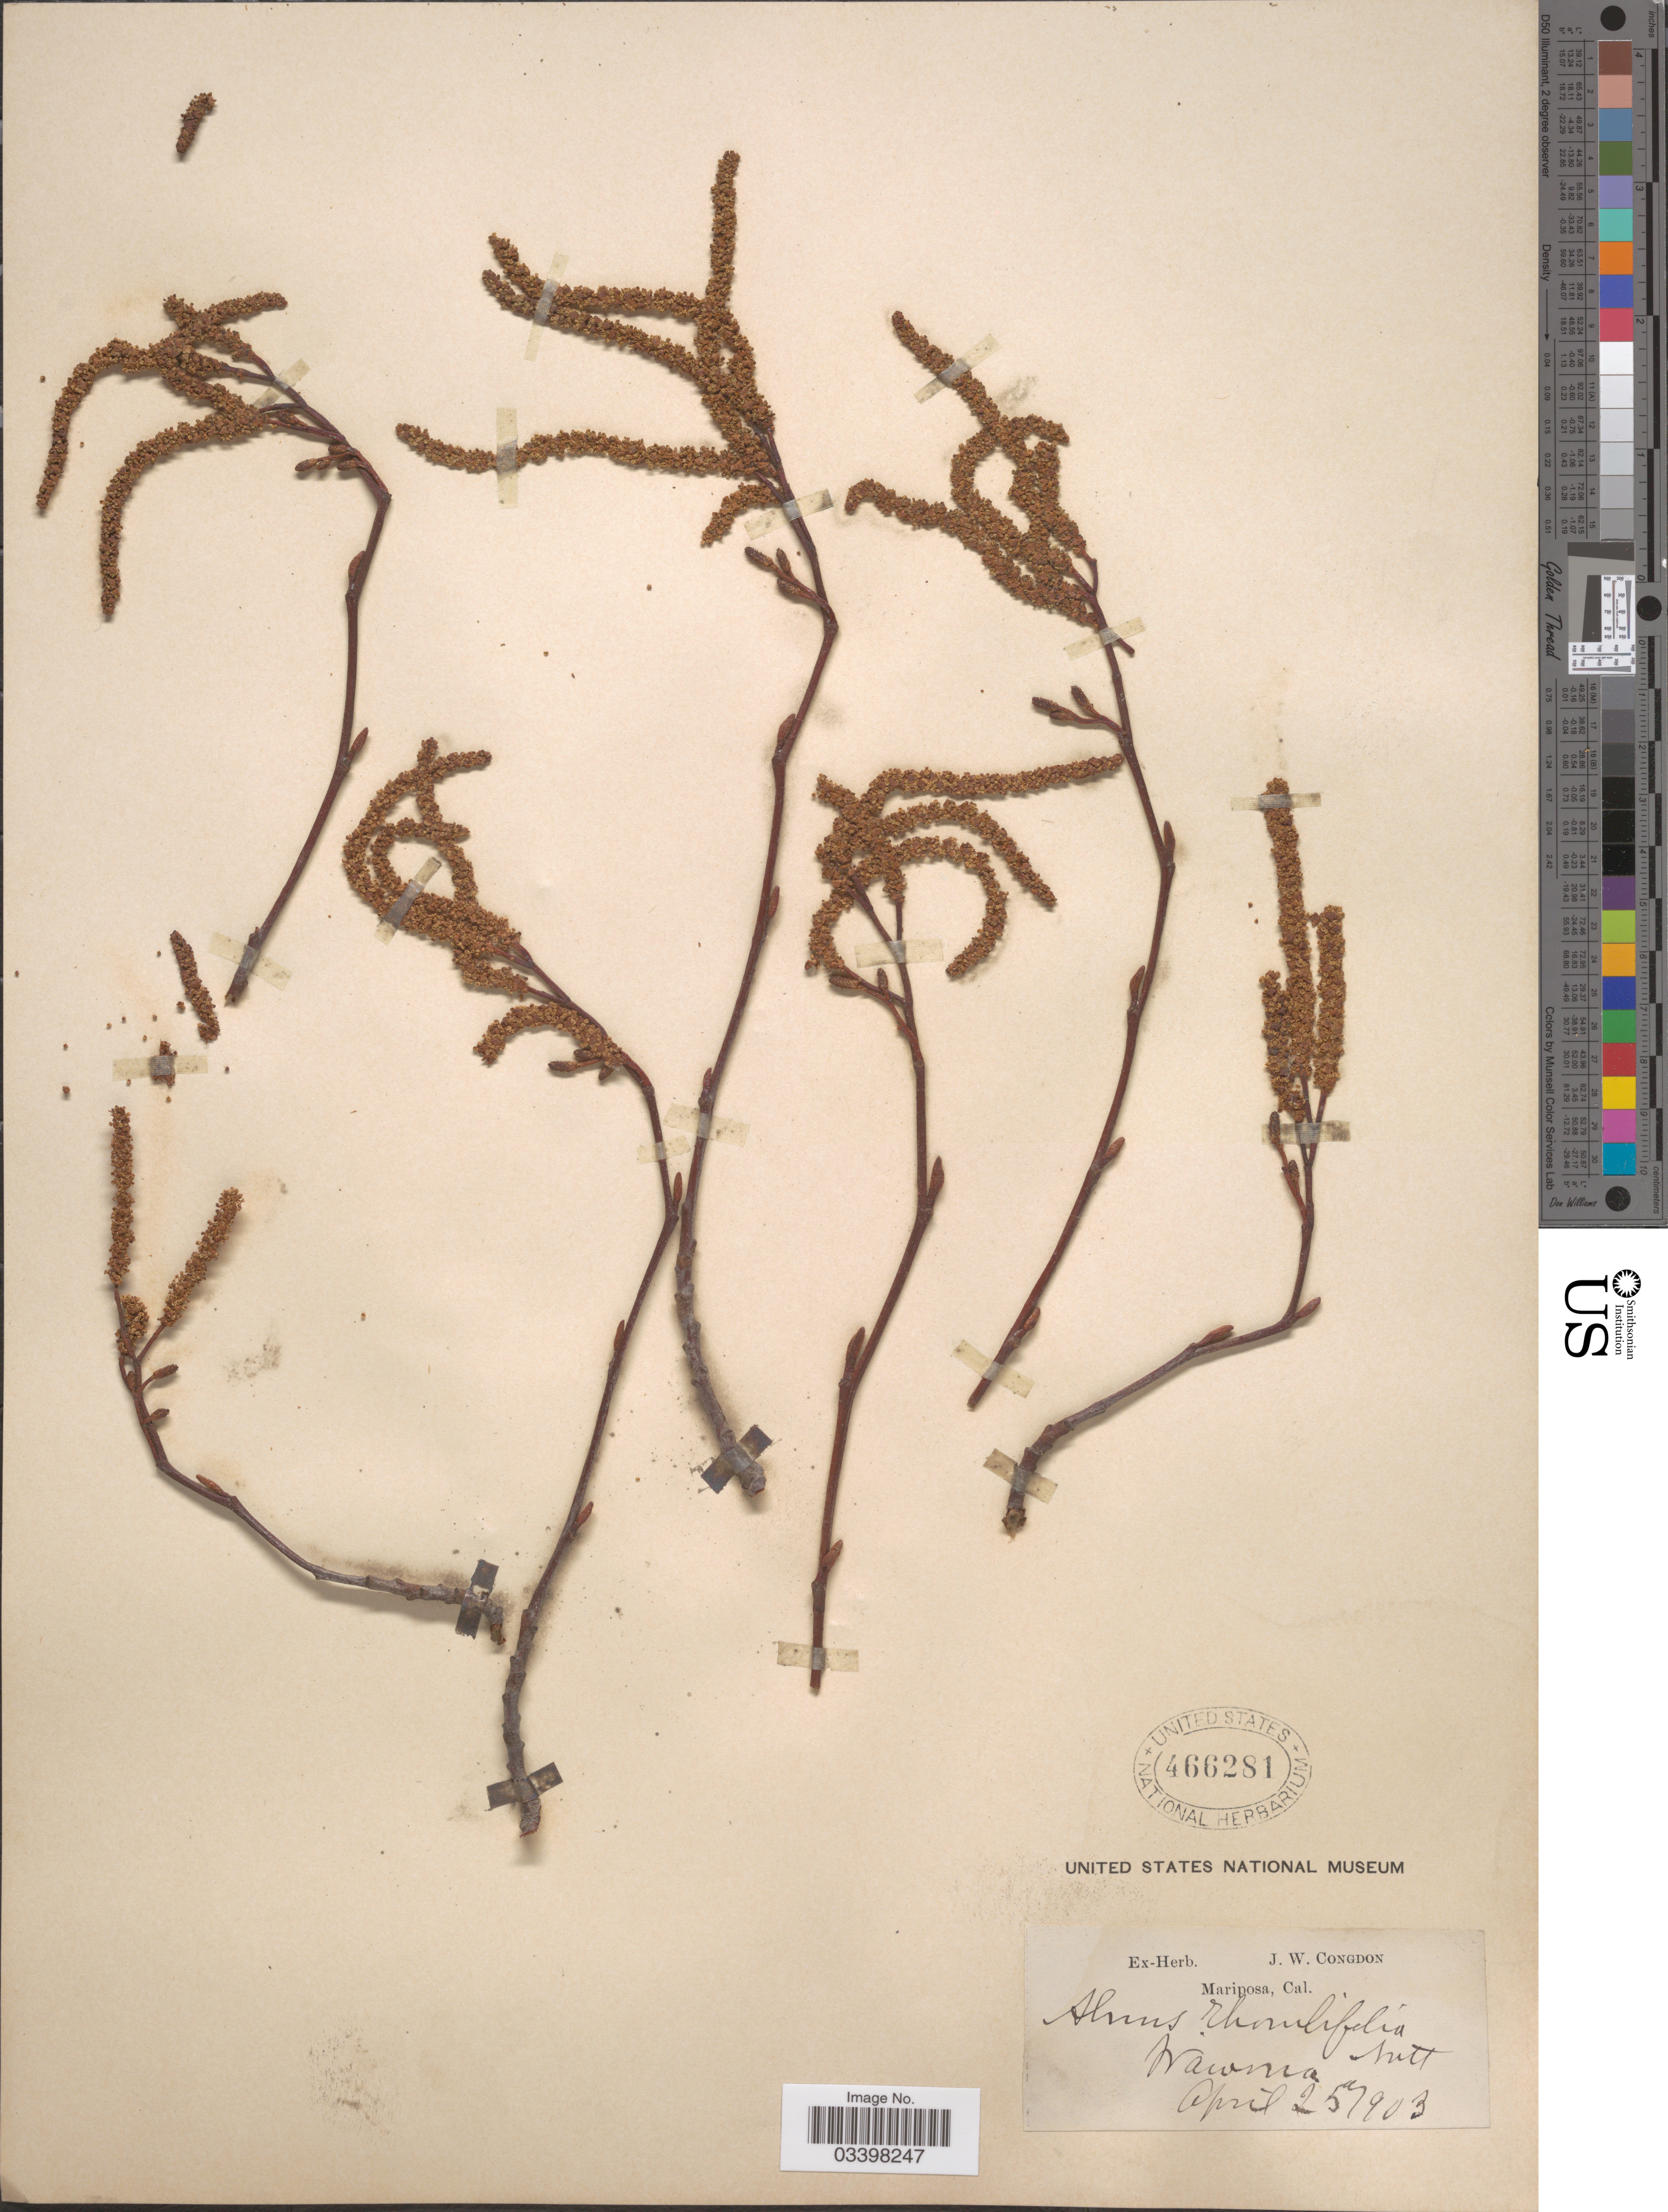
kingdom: Plantae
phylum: Tracheophyta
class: Magnoliopsida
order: Fagales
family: Betulaceae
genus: Alnus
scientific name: Alnus rhombifolia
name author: Nutt.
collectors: ex herb. J. W. Congdon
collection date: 1903-04-25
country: United States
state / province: California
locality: Wawona.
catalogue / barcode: US 466281